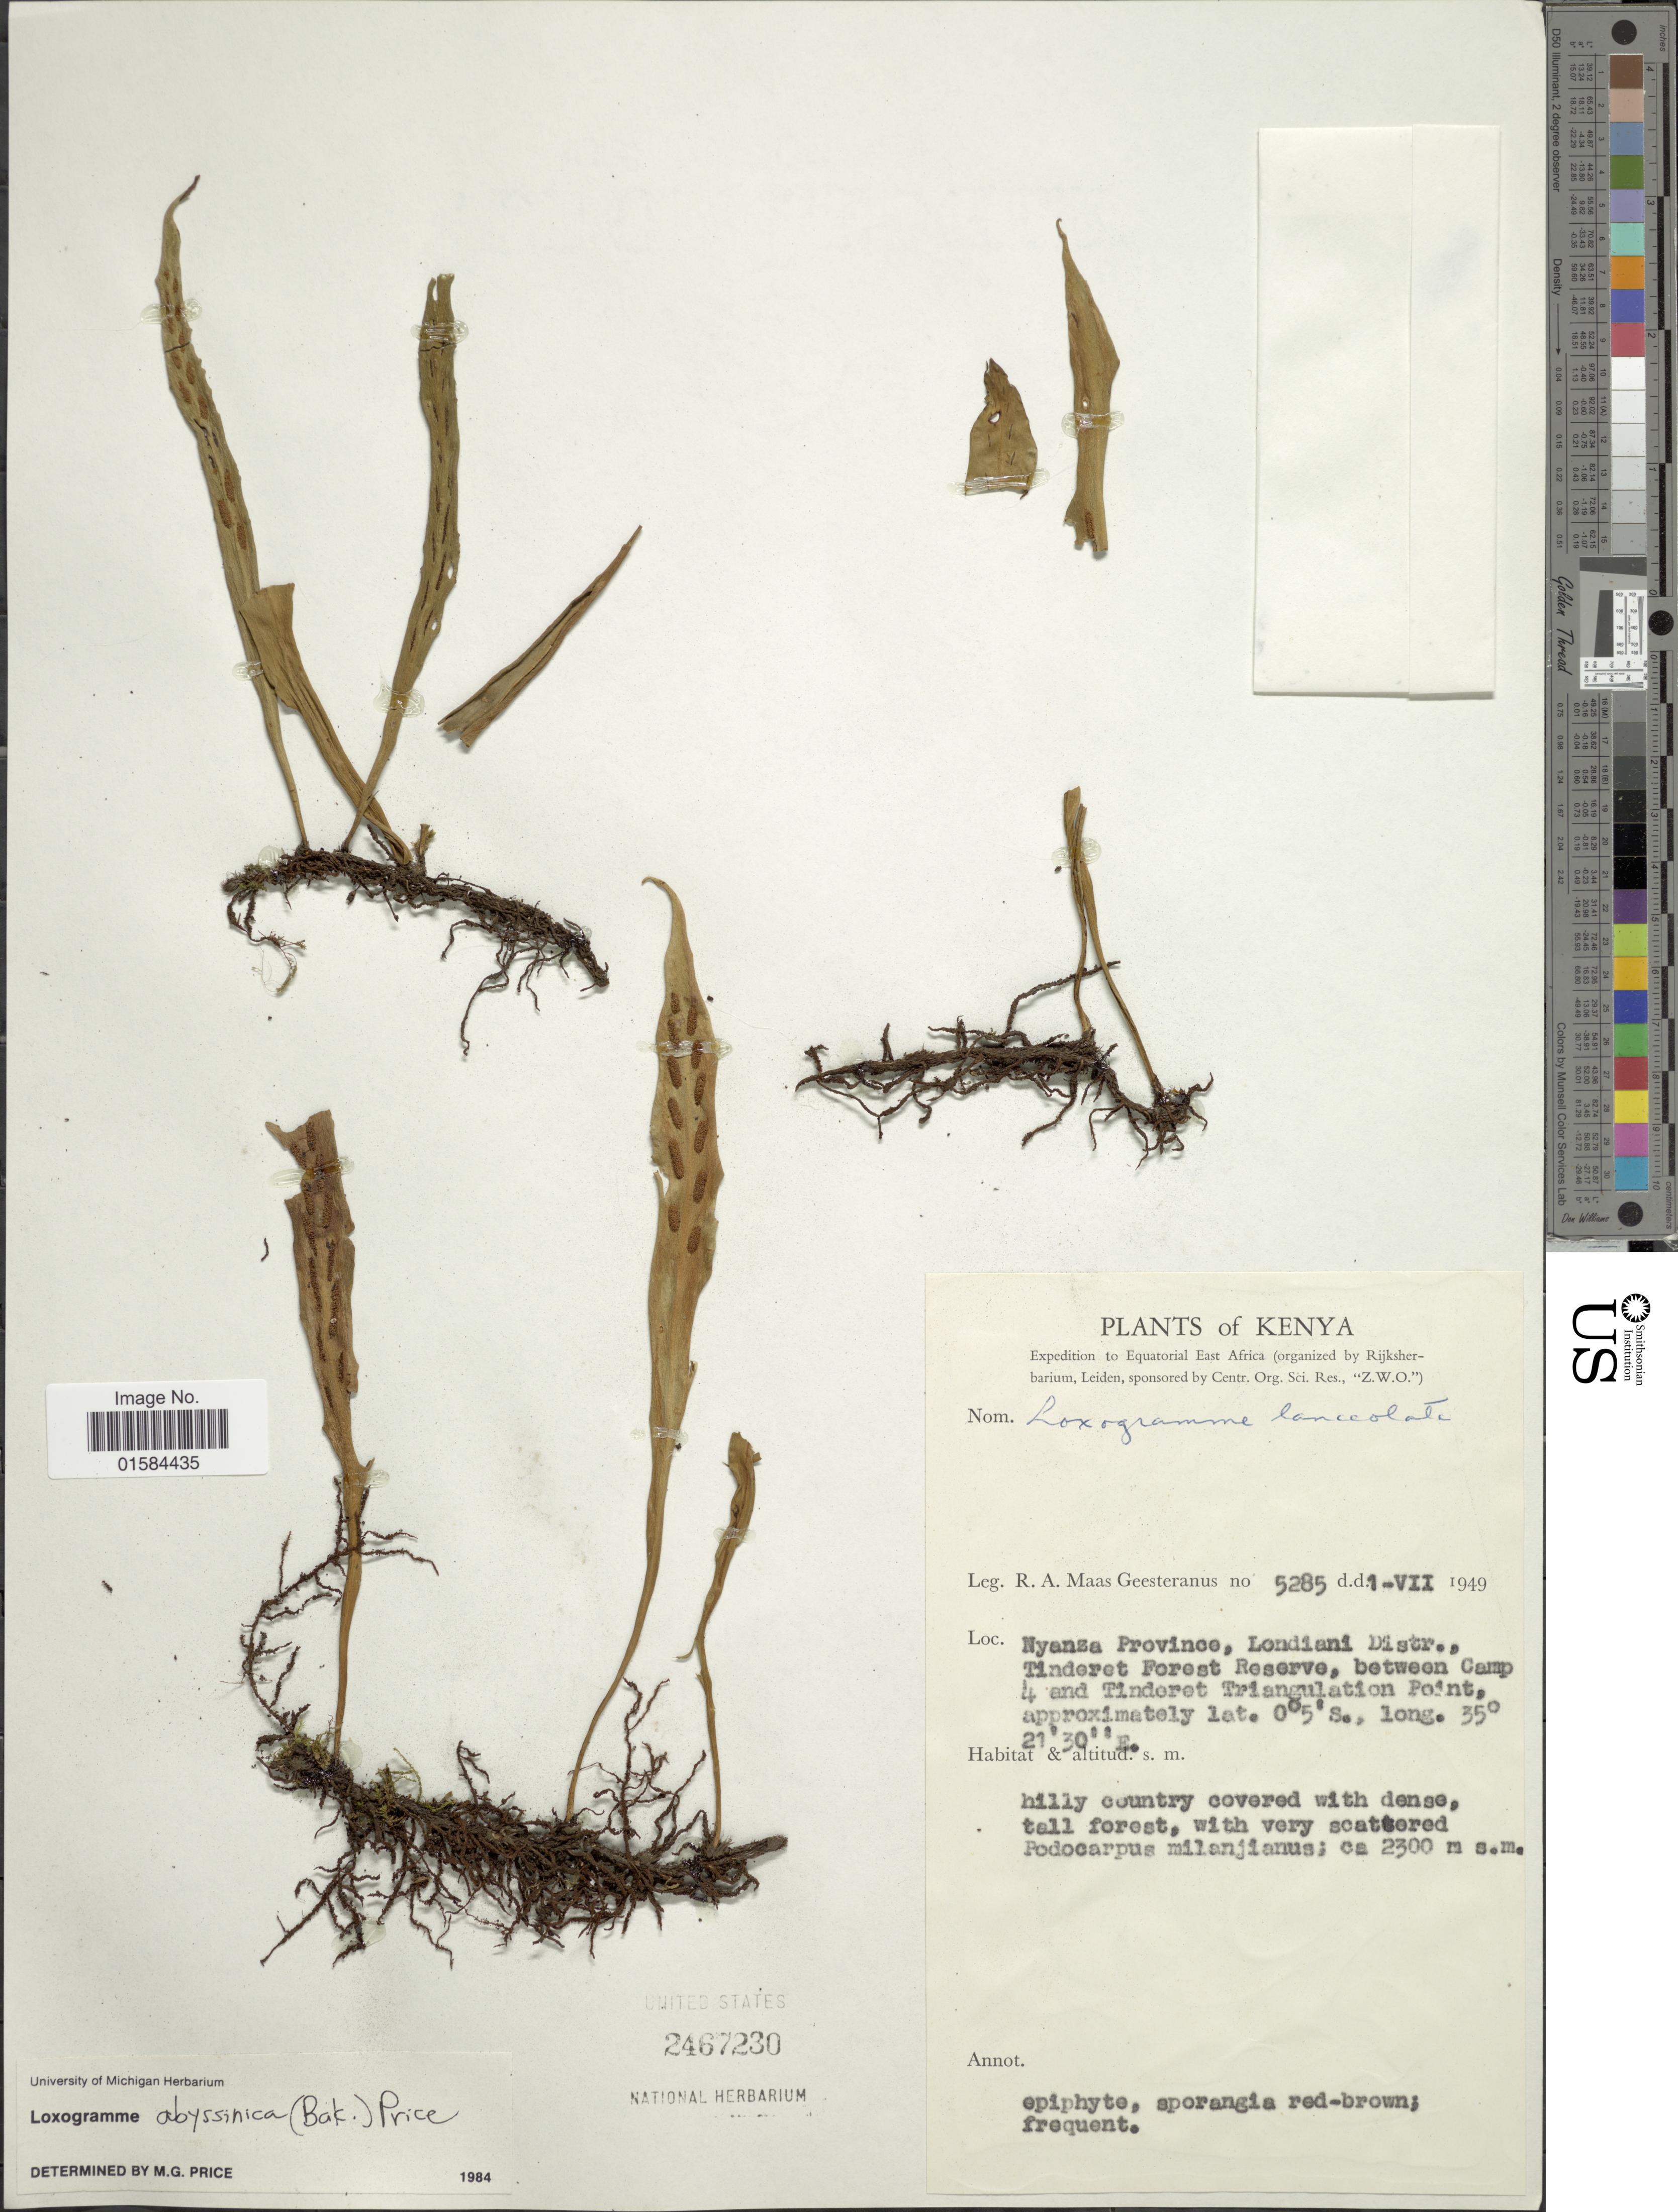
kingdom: Plantae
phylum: Tracheophyta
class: Polypodiopsida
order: Polypodiales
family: Polypodiaceae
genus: Loxogramme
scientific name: Loxogramme abyssinica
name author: (Baker) Price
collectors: R. A. Maas Geesteranus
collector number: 5285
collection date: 1949-07-01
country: Kenya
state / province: Kericho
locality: Nyanza Province, Londiani Distr., Tinderet Forest Reserve, between Camp 4 and Tinderet Triangulation Point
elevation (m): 2300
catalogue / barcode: US 2467230